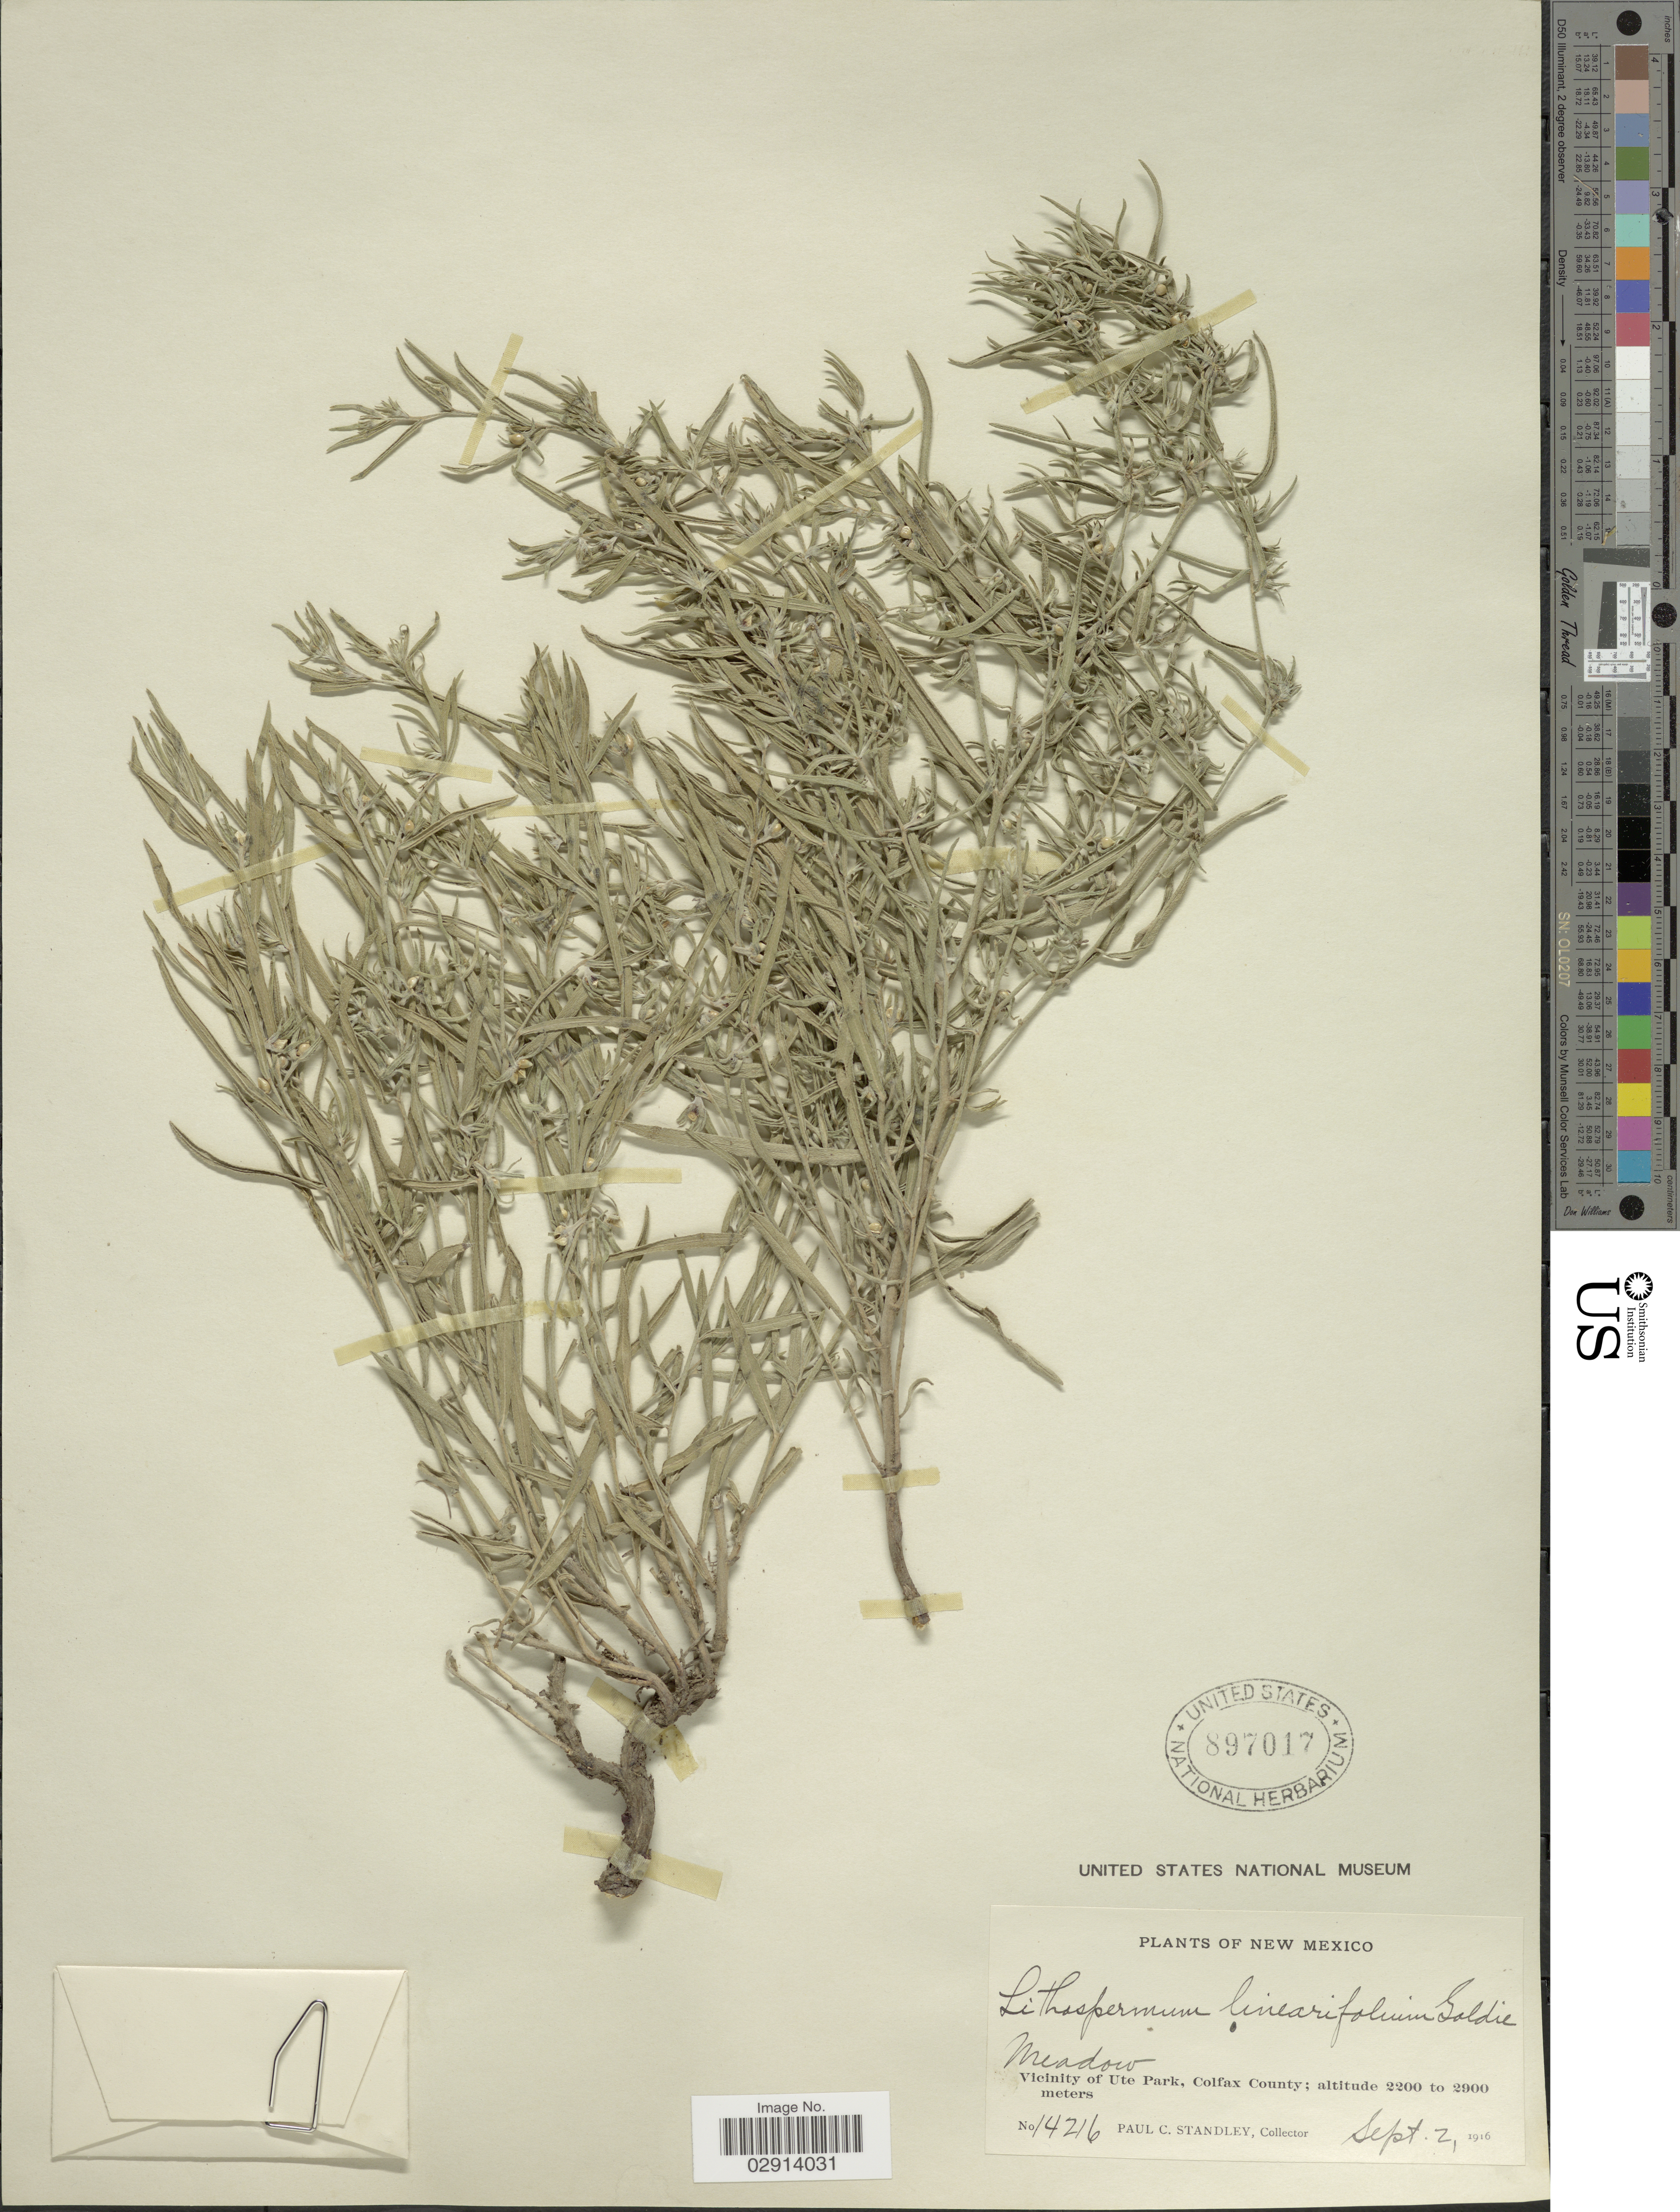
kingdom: Plantae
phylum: Tracheophyta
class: Magnoliopsida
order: Boraginales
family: Boraginaceae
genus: Lithospermum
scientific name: Lithospermum incisum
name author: Lehm.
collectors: P. C. Standley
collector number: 14216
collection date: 1916-09-02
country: United States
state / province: New Mexico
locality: Vicinity of Ute Park, Colfax County.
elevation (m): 2200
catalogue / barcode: US 897017